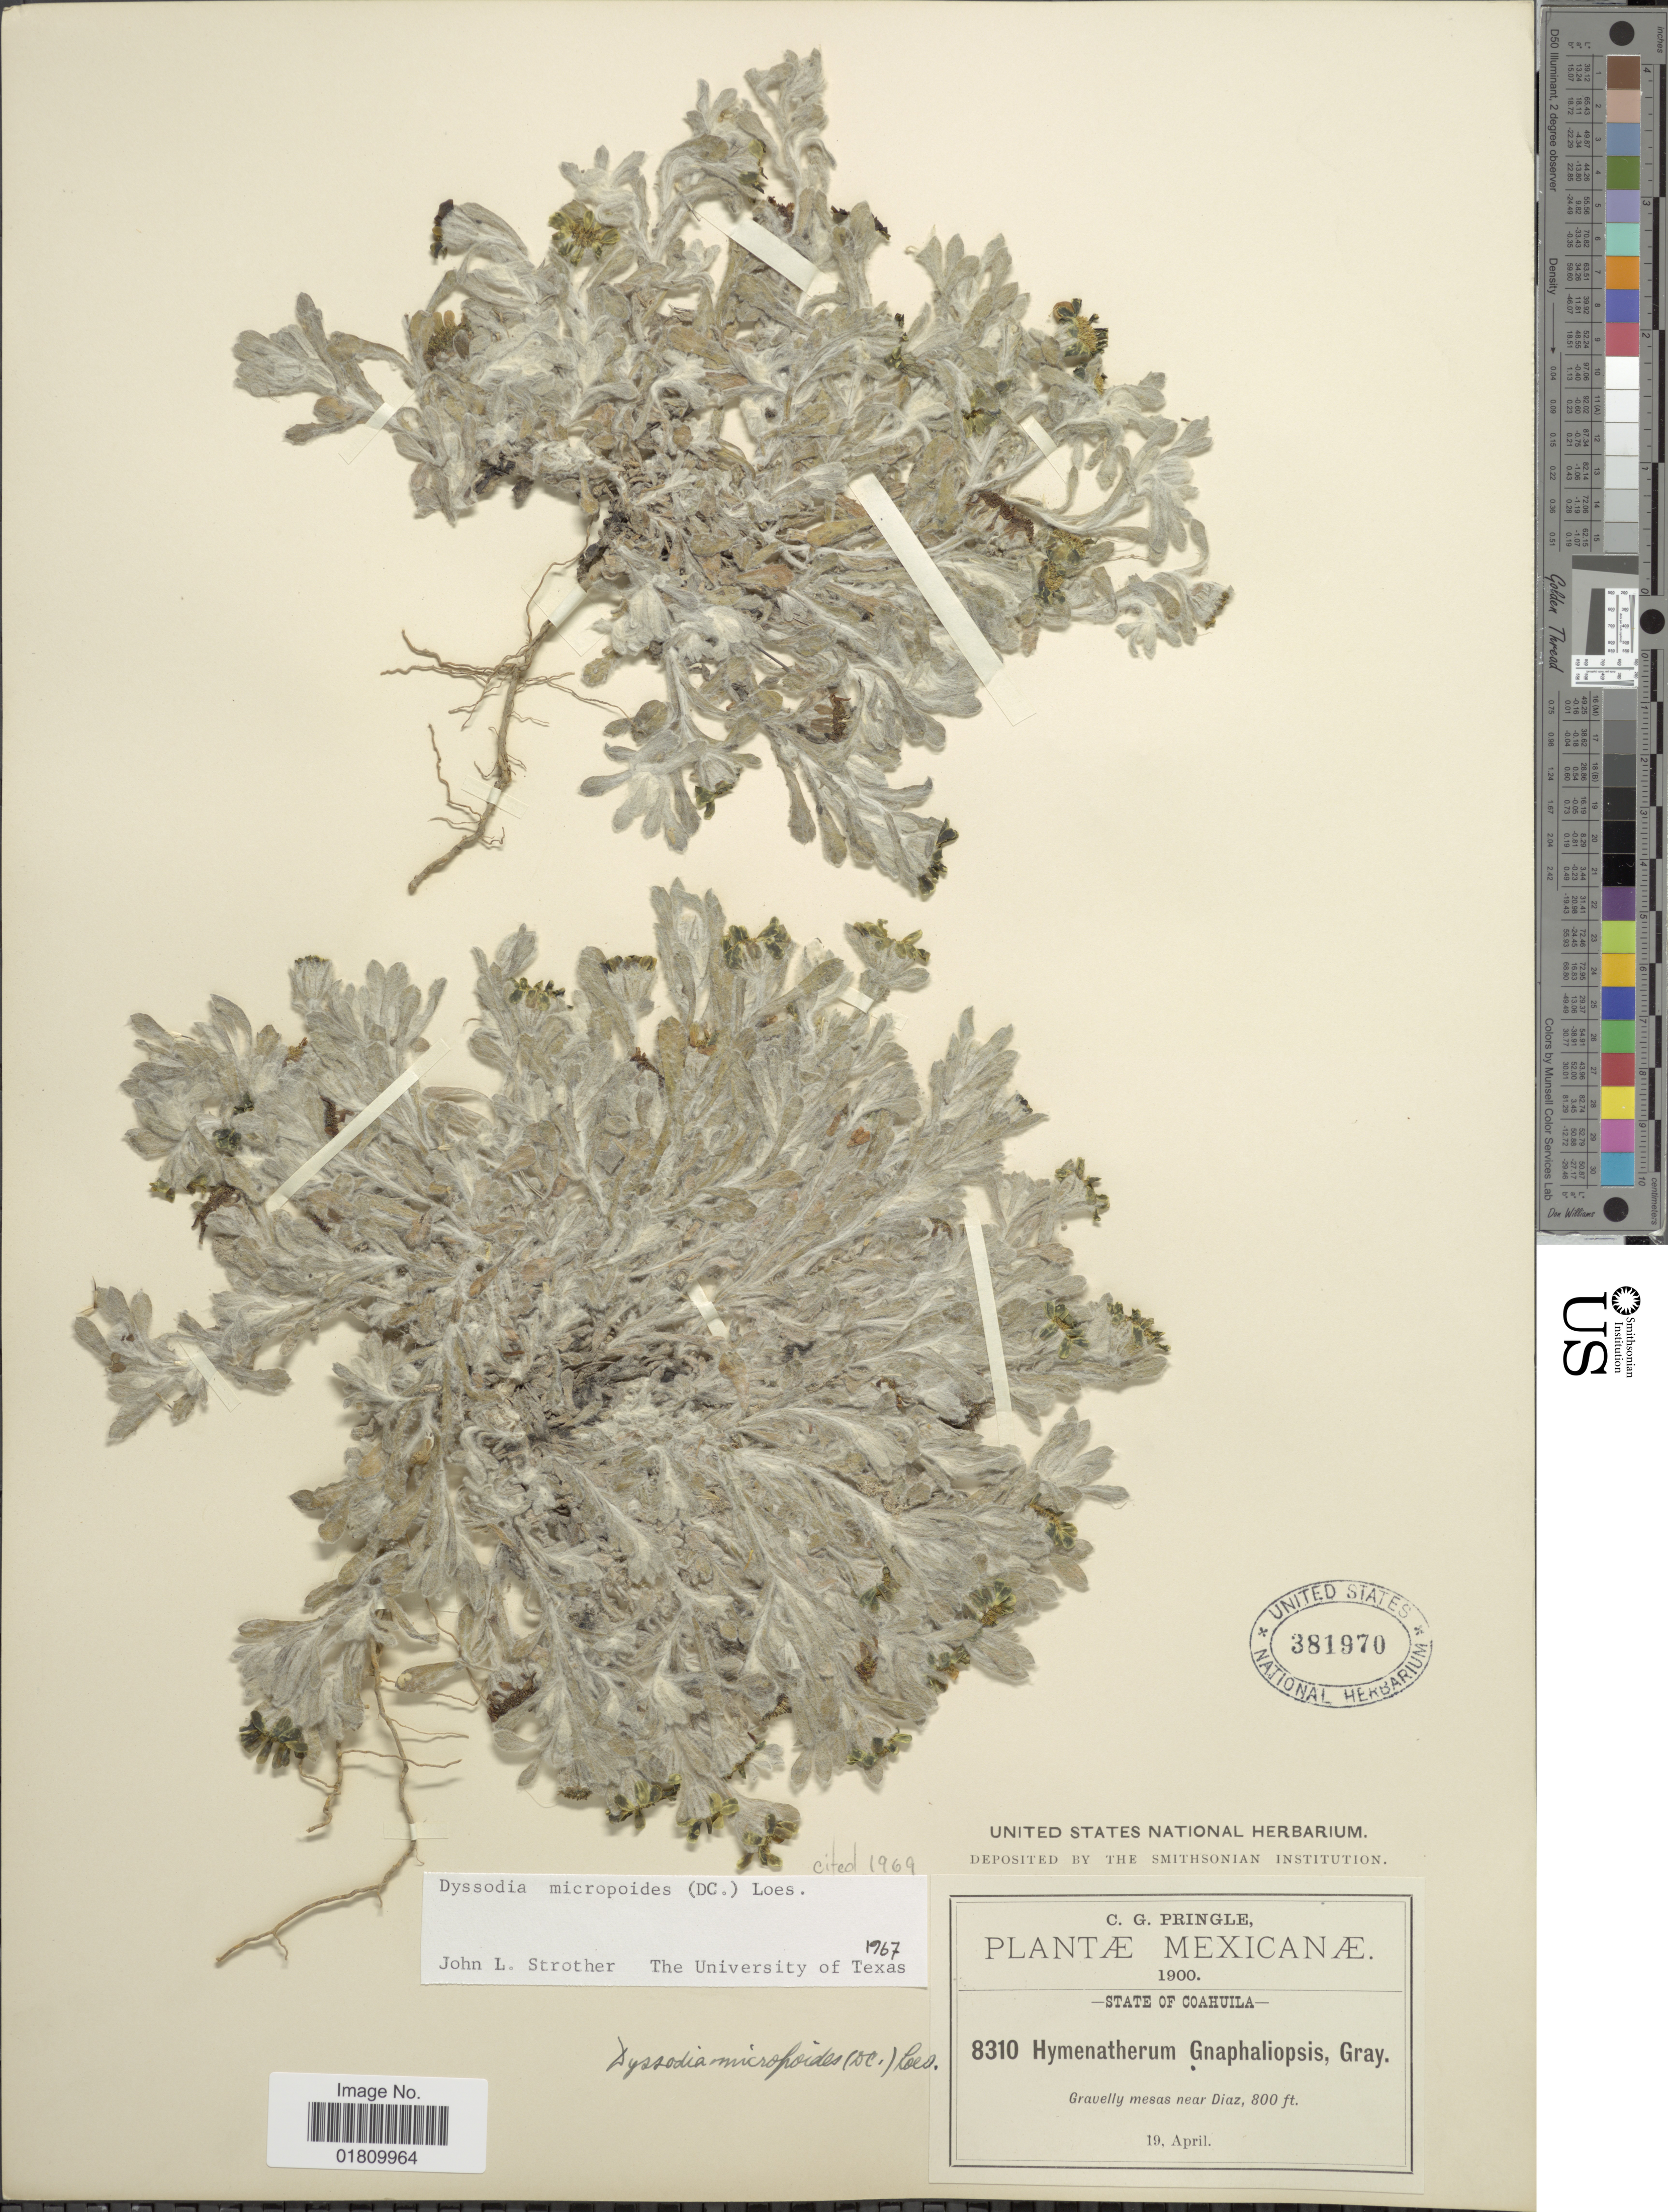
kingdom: Plantae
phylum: Tracheophyta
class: Magnoliopsida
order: Asterales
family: Asteraceae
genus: Thymophylla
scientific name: Thymophylla micropoides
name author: (DC.) Strother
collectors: C. G. Pringle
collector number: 8310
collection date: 1900-04-19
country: Mexico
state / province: Coahuila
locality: Gravelly means near Diaz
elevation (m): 244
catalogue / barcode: US 381970